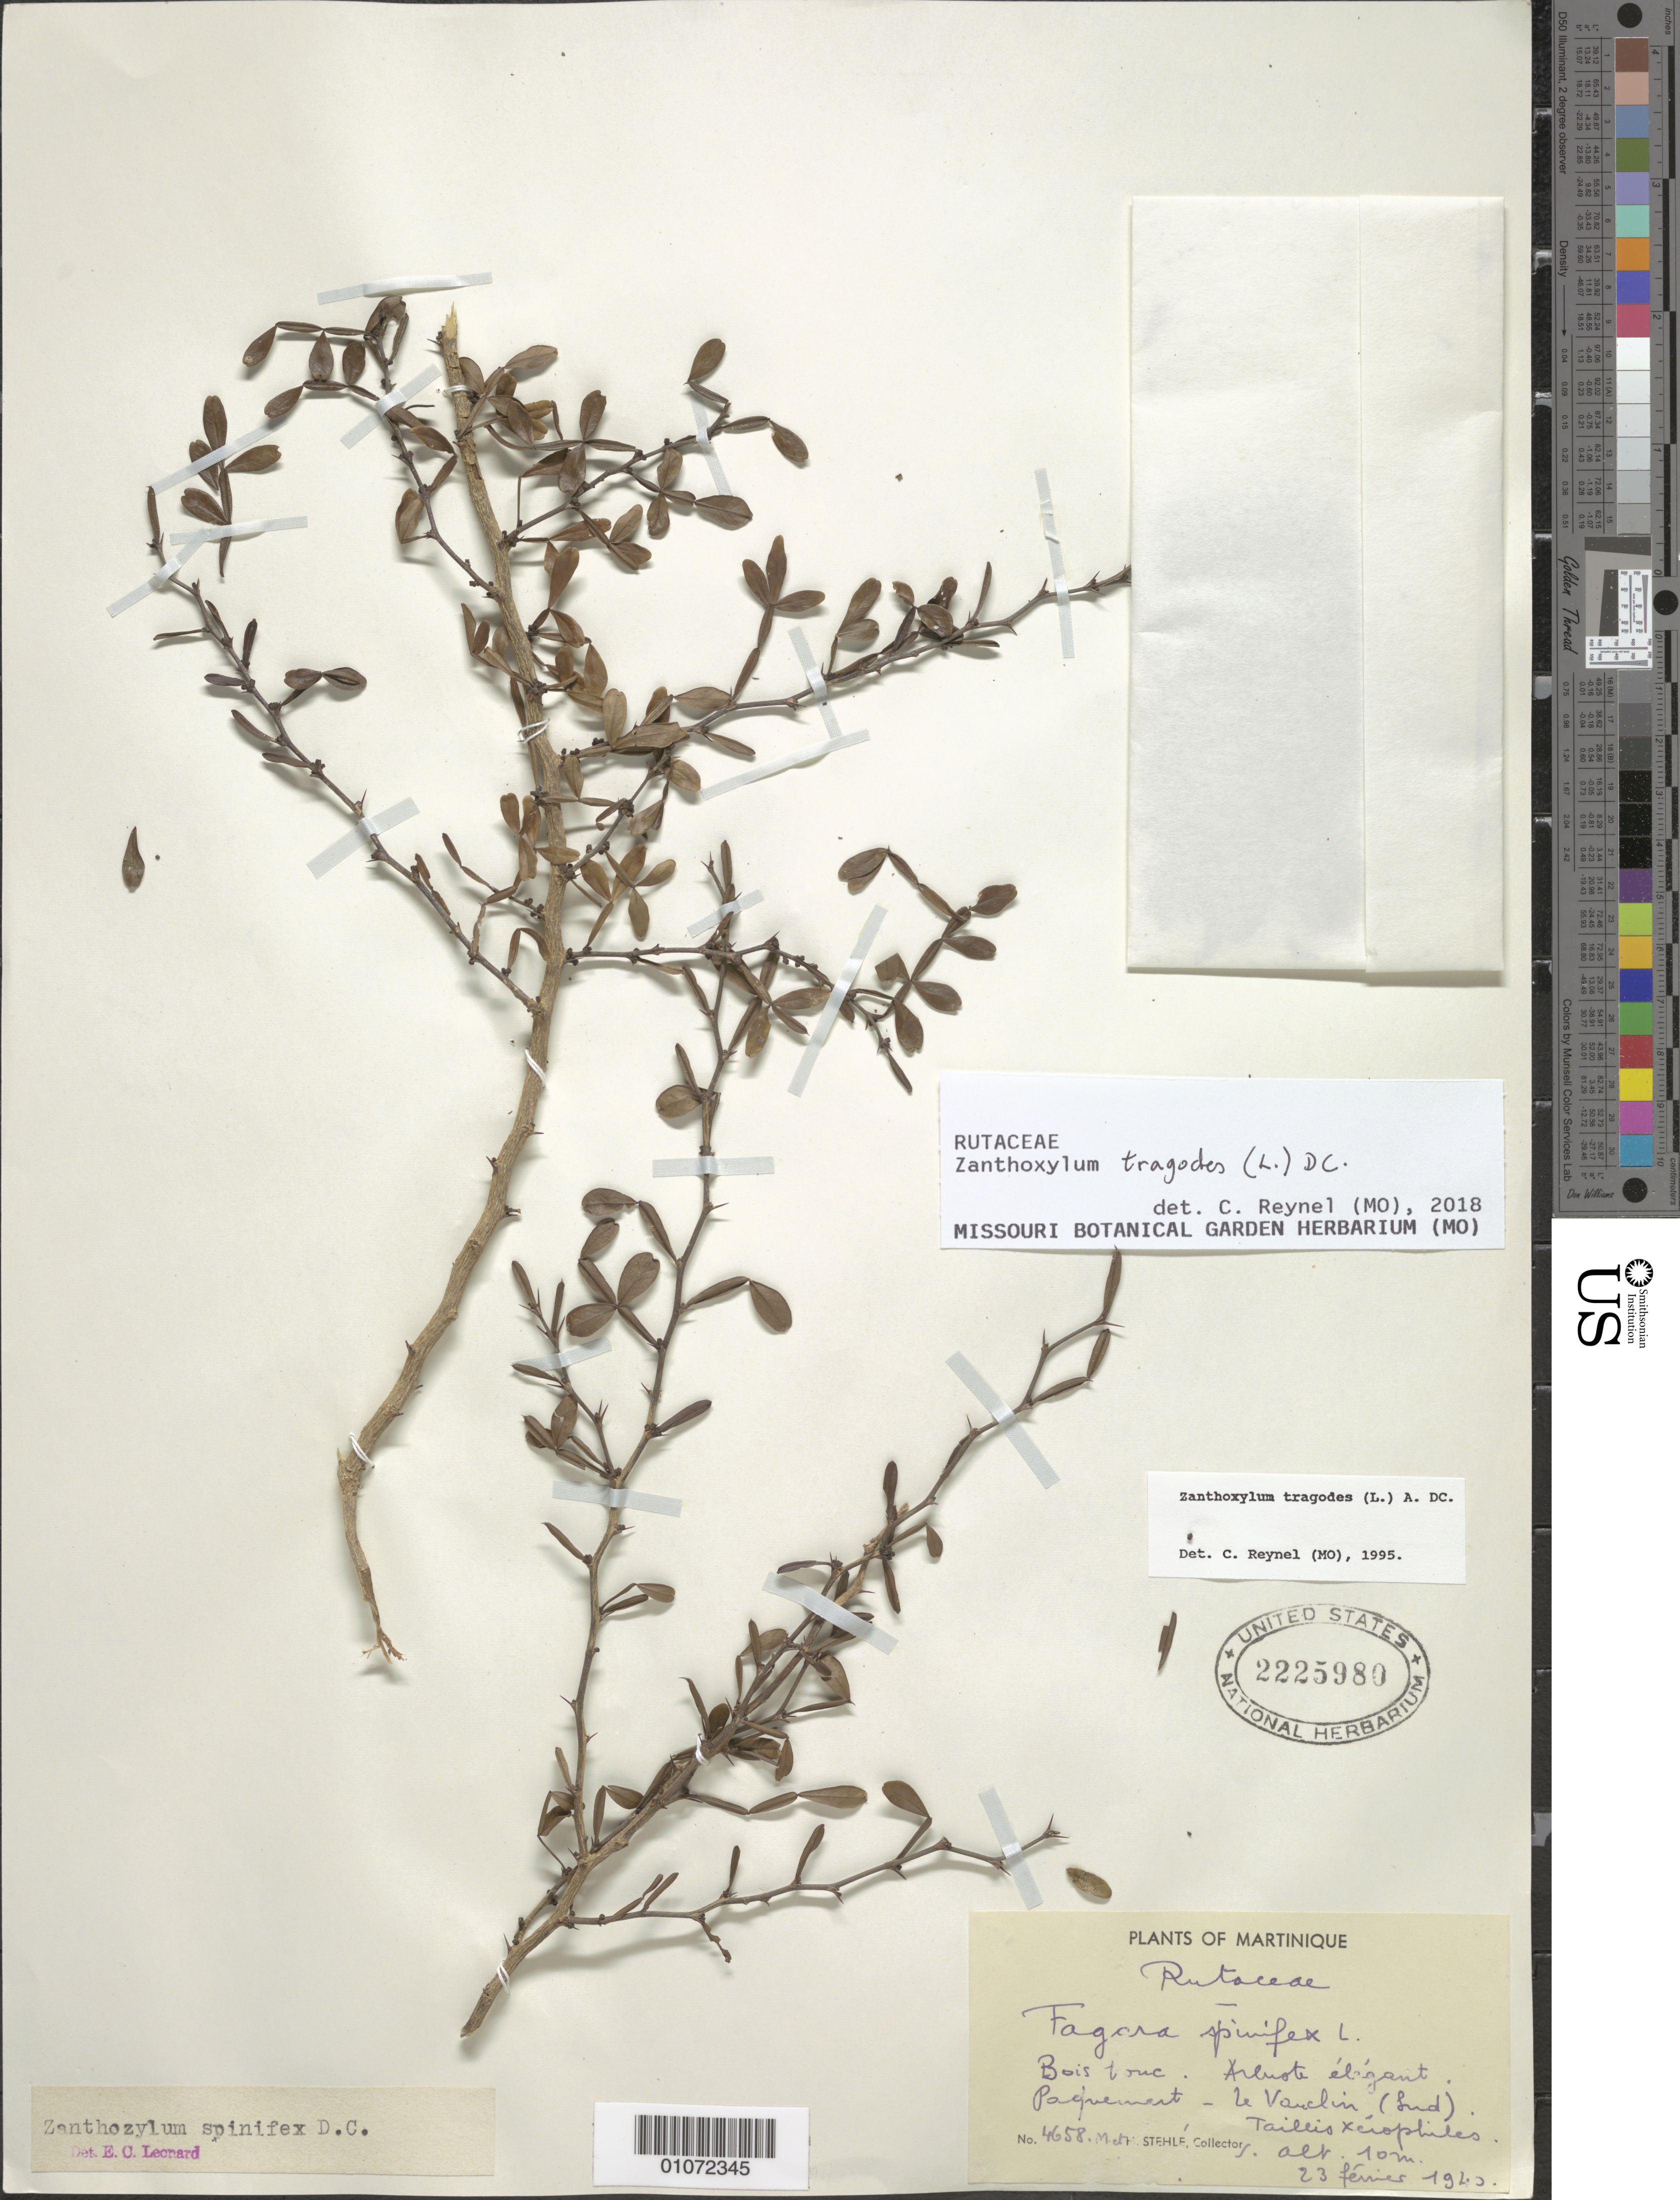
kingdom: Plantae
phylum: Tracheophyta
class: Magnoliopsida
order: Sapindales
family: Rutaceae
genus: Zanthoxylum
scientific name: Zanthoxylum tragodes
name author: (L.) DC.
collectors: H. Stehlé & M. Stehlé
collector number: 4658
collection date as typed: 23 Feb 1940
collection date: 1940-02-23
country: Martinique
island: Martinique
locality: Poquement- Le Voudin (fund)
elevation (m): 10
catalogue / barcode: US 2225980